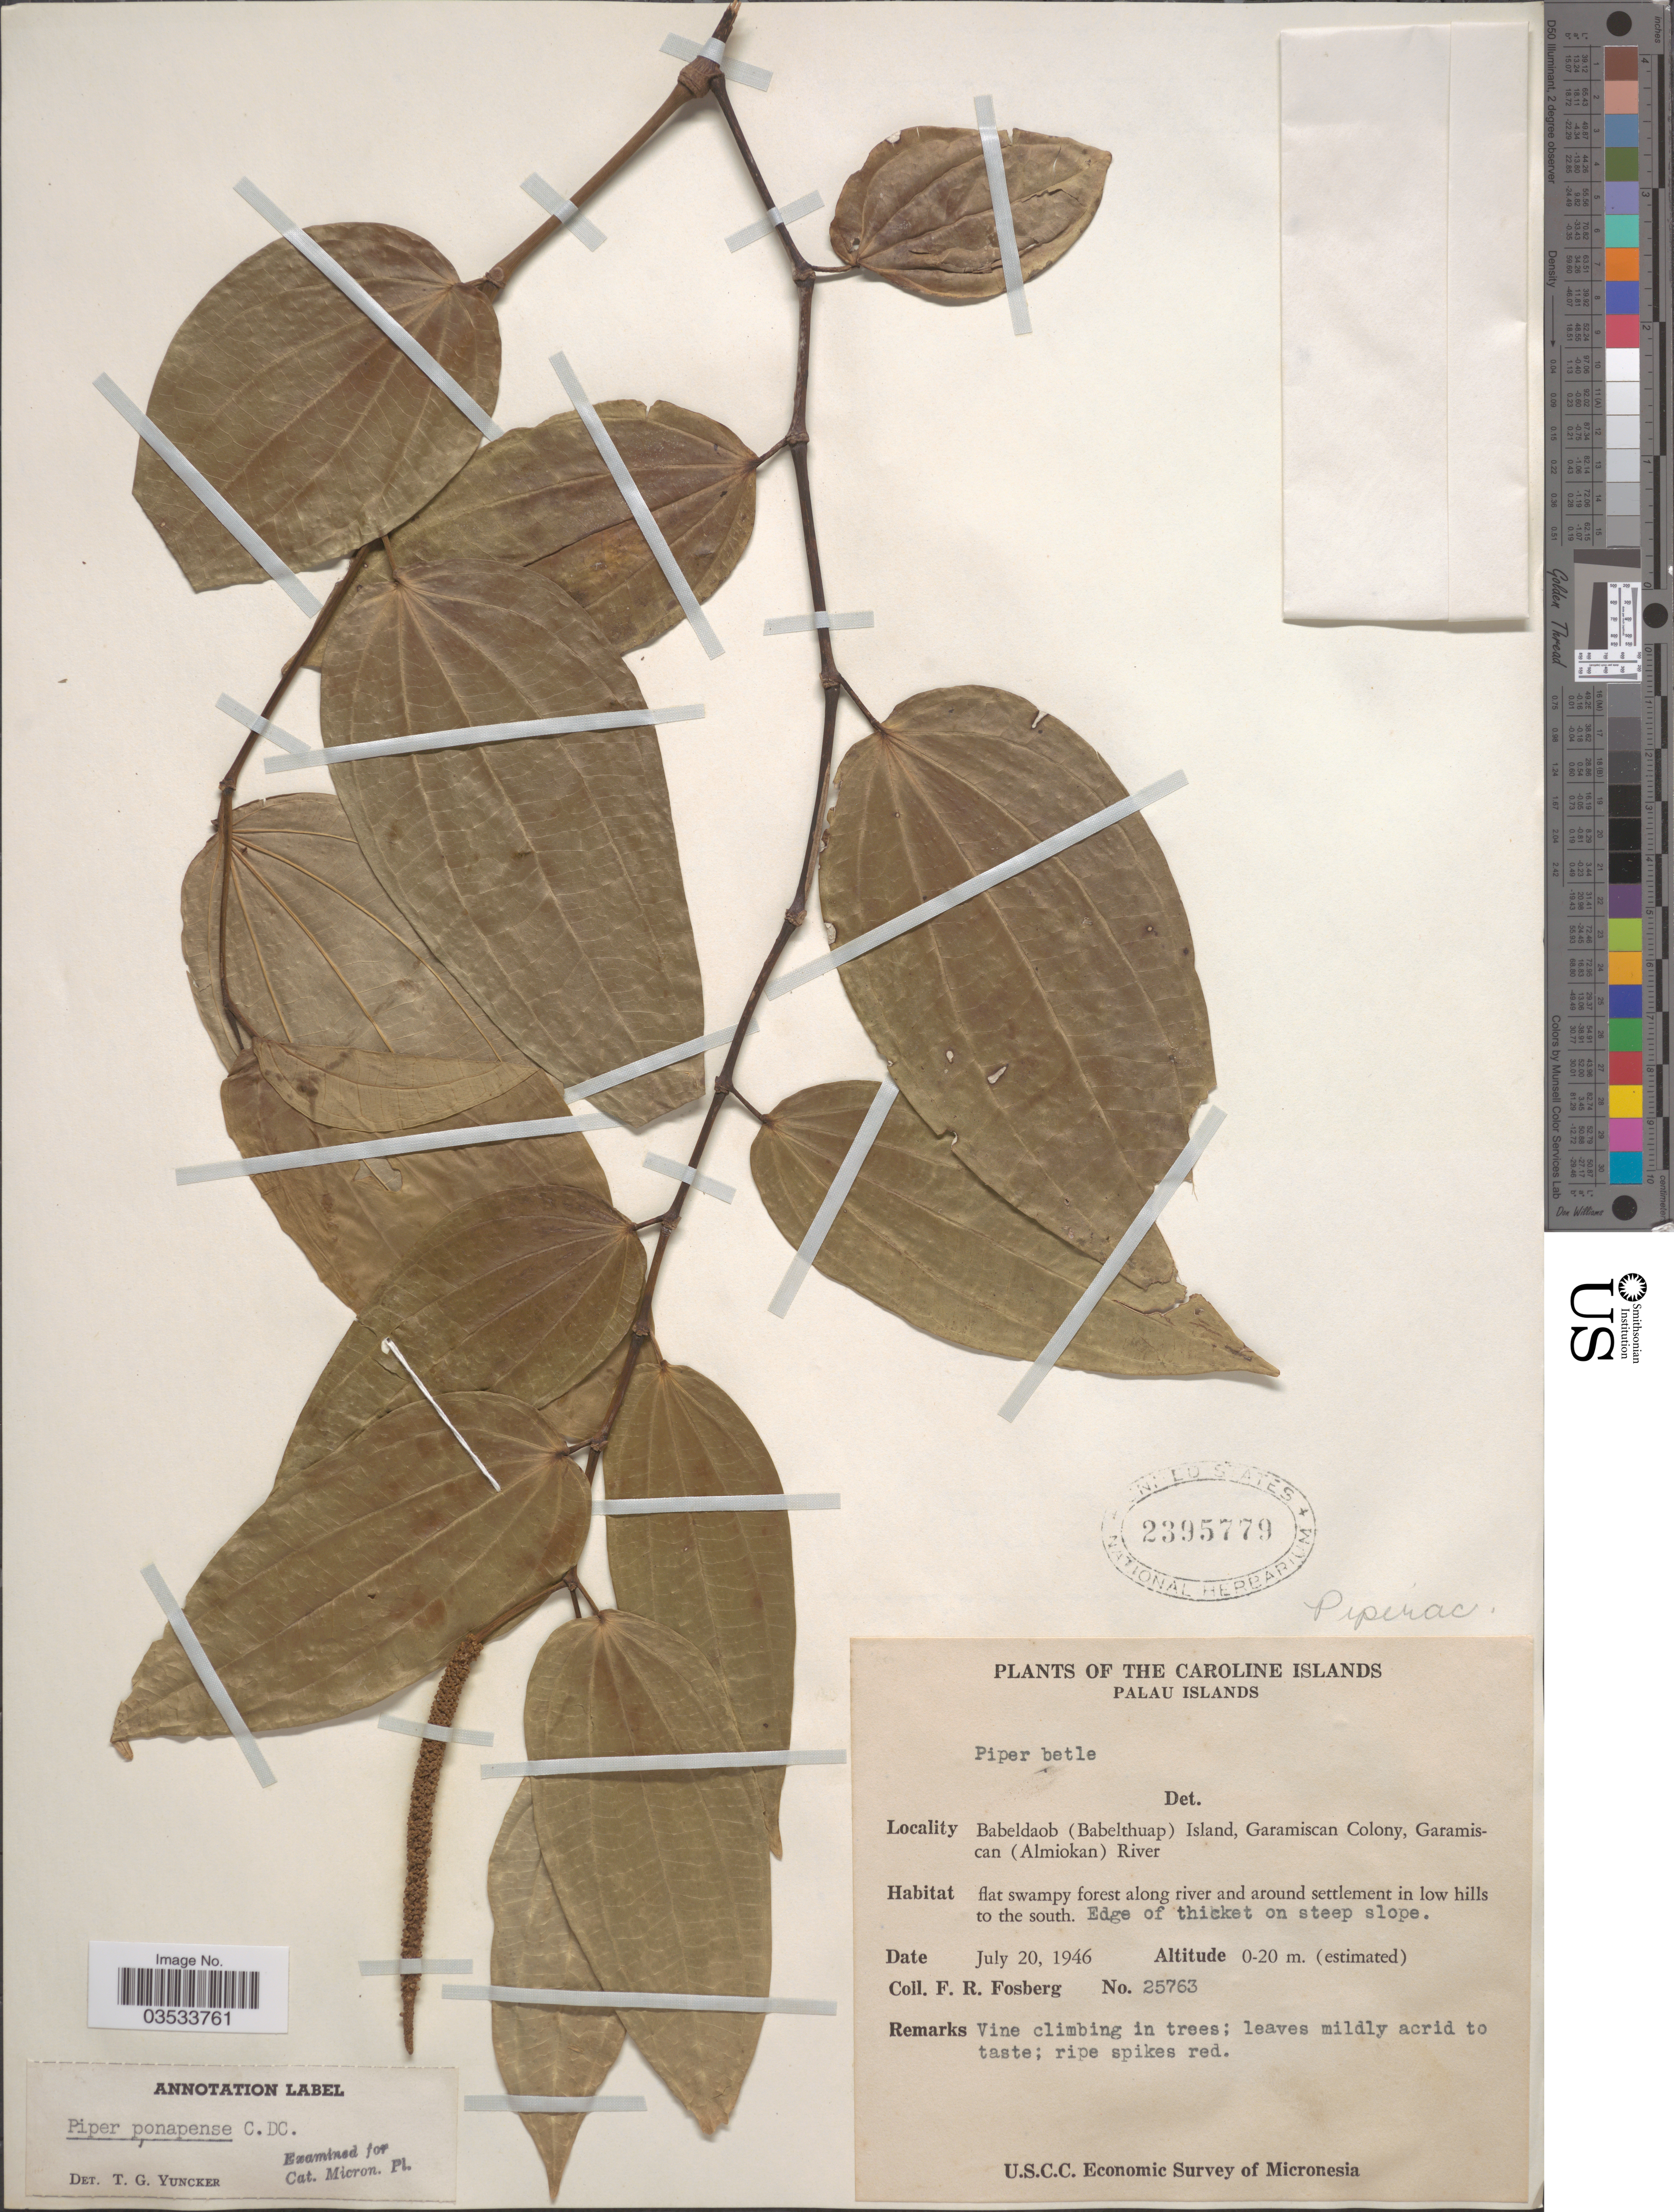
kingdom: Plantae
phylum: Tracheophyta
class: Magnoliopsida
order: Piperales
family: Piperaceae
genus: Piper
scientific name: Piper ponapense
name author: C. DC.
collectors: F. R. Fosberg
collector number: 25763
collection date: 1946-07-20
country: Palau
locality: Caroline Islands. Palau Islands. Babeldaob (Babelthuap) Island, Garamiscan Colony, Garamiscan (Almiokan) River.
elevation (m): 0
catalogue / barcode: US 2395779